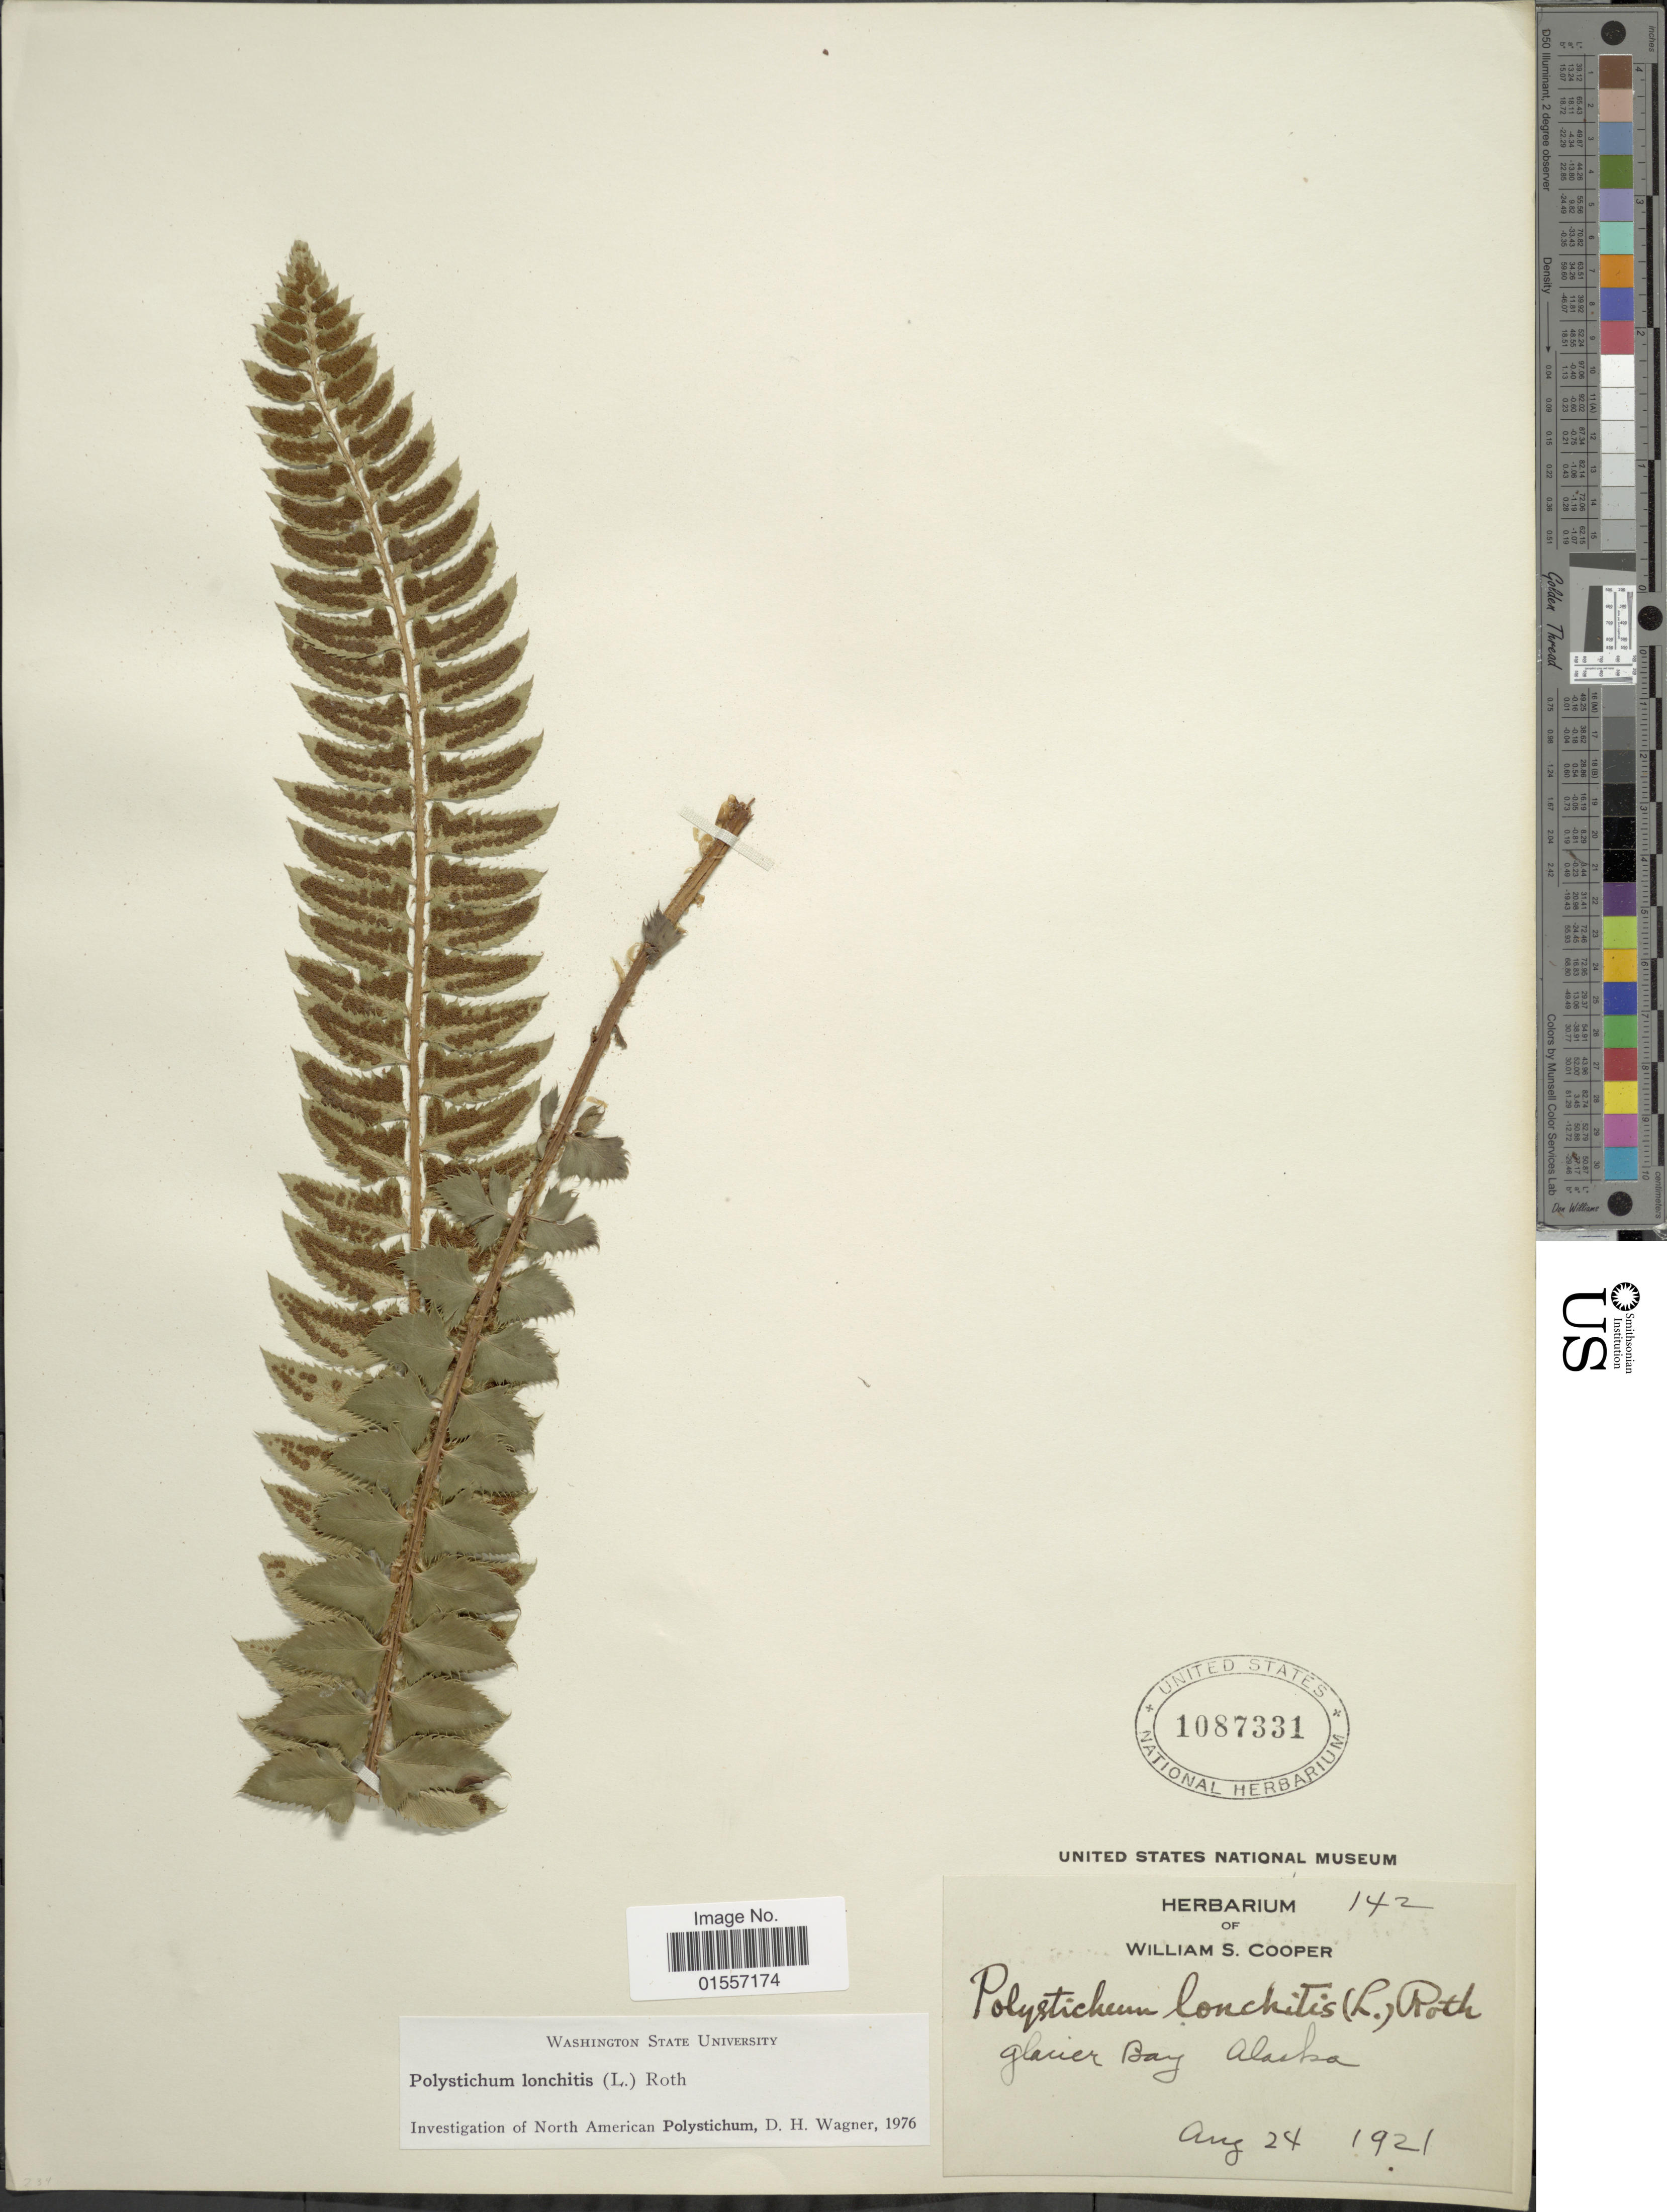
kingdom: Plantae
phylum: Tracheophyta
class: Polypodiopsida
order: Polypodiales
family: Dryopteridaceae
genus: Polystichum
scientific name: Polystichum lonchitis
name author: (Roth) L.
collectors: ex Herb. William S. Cooper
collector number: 142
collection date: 1921-08-24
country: United States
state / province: Alaska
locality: Glacier Bay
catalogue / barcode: US 1087331